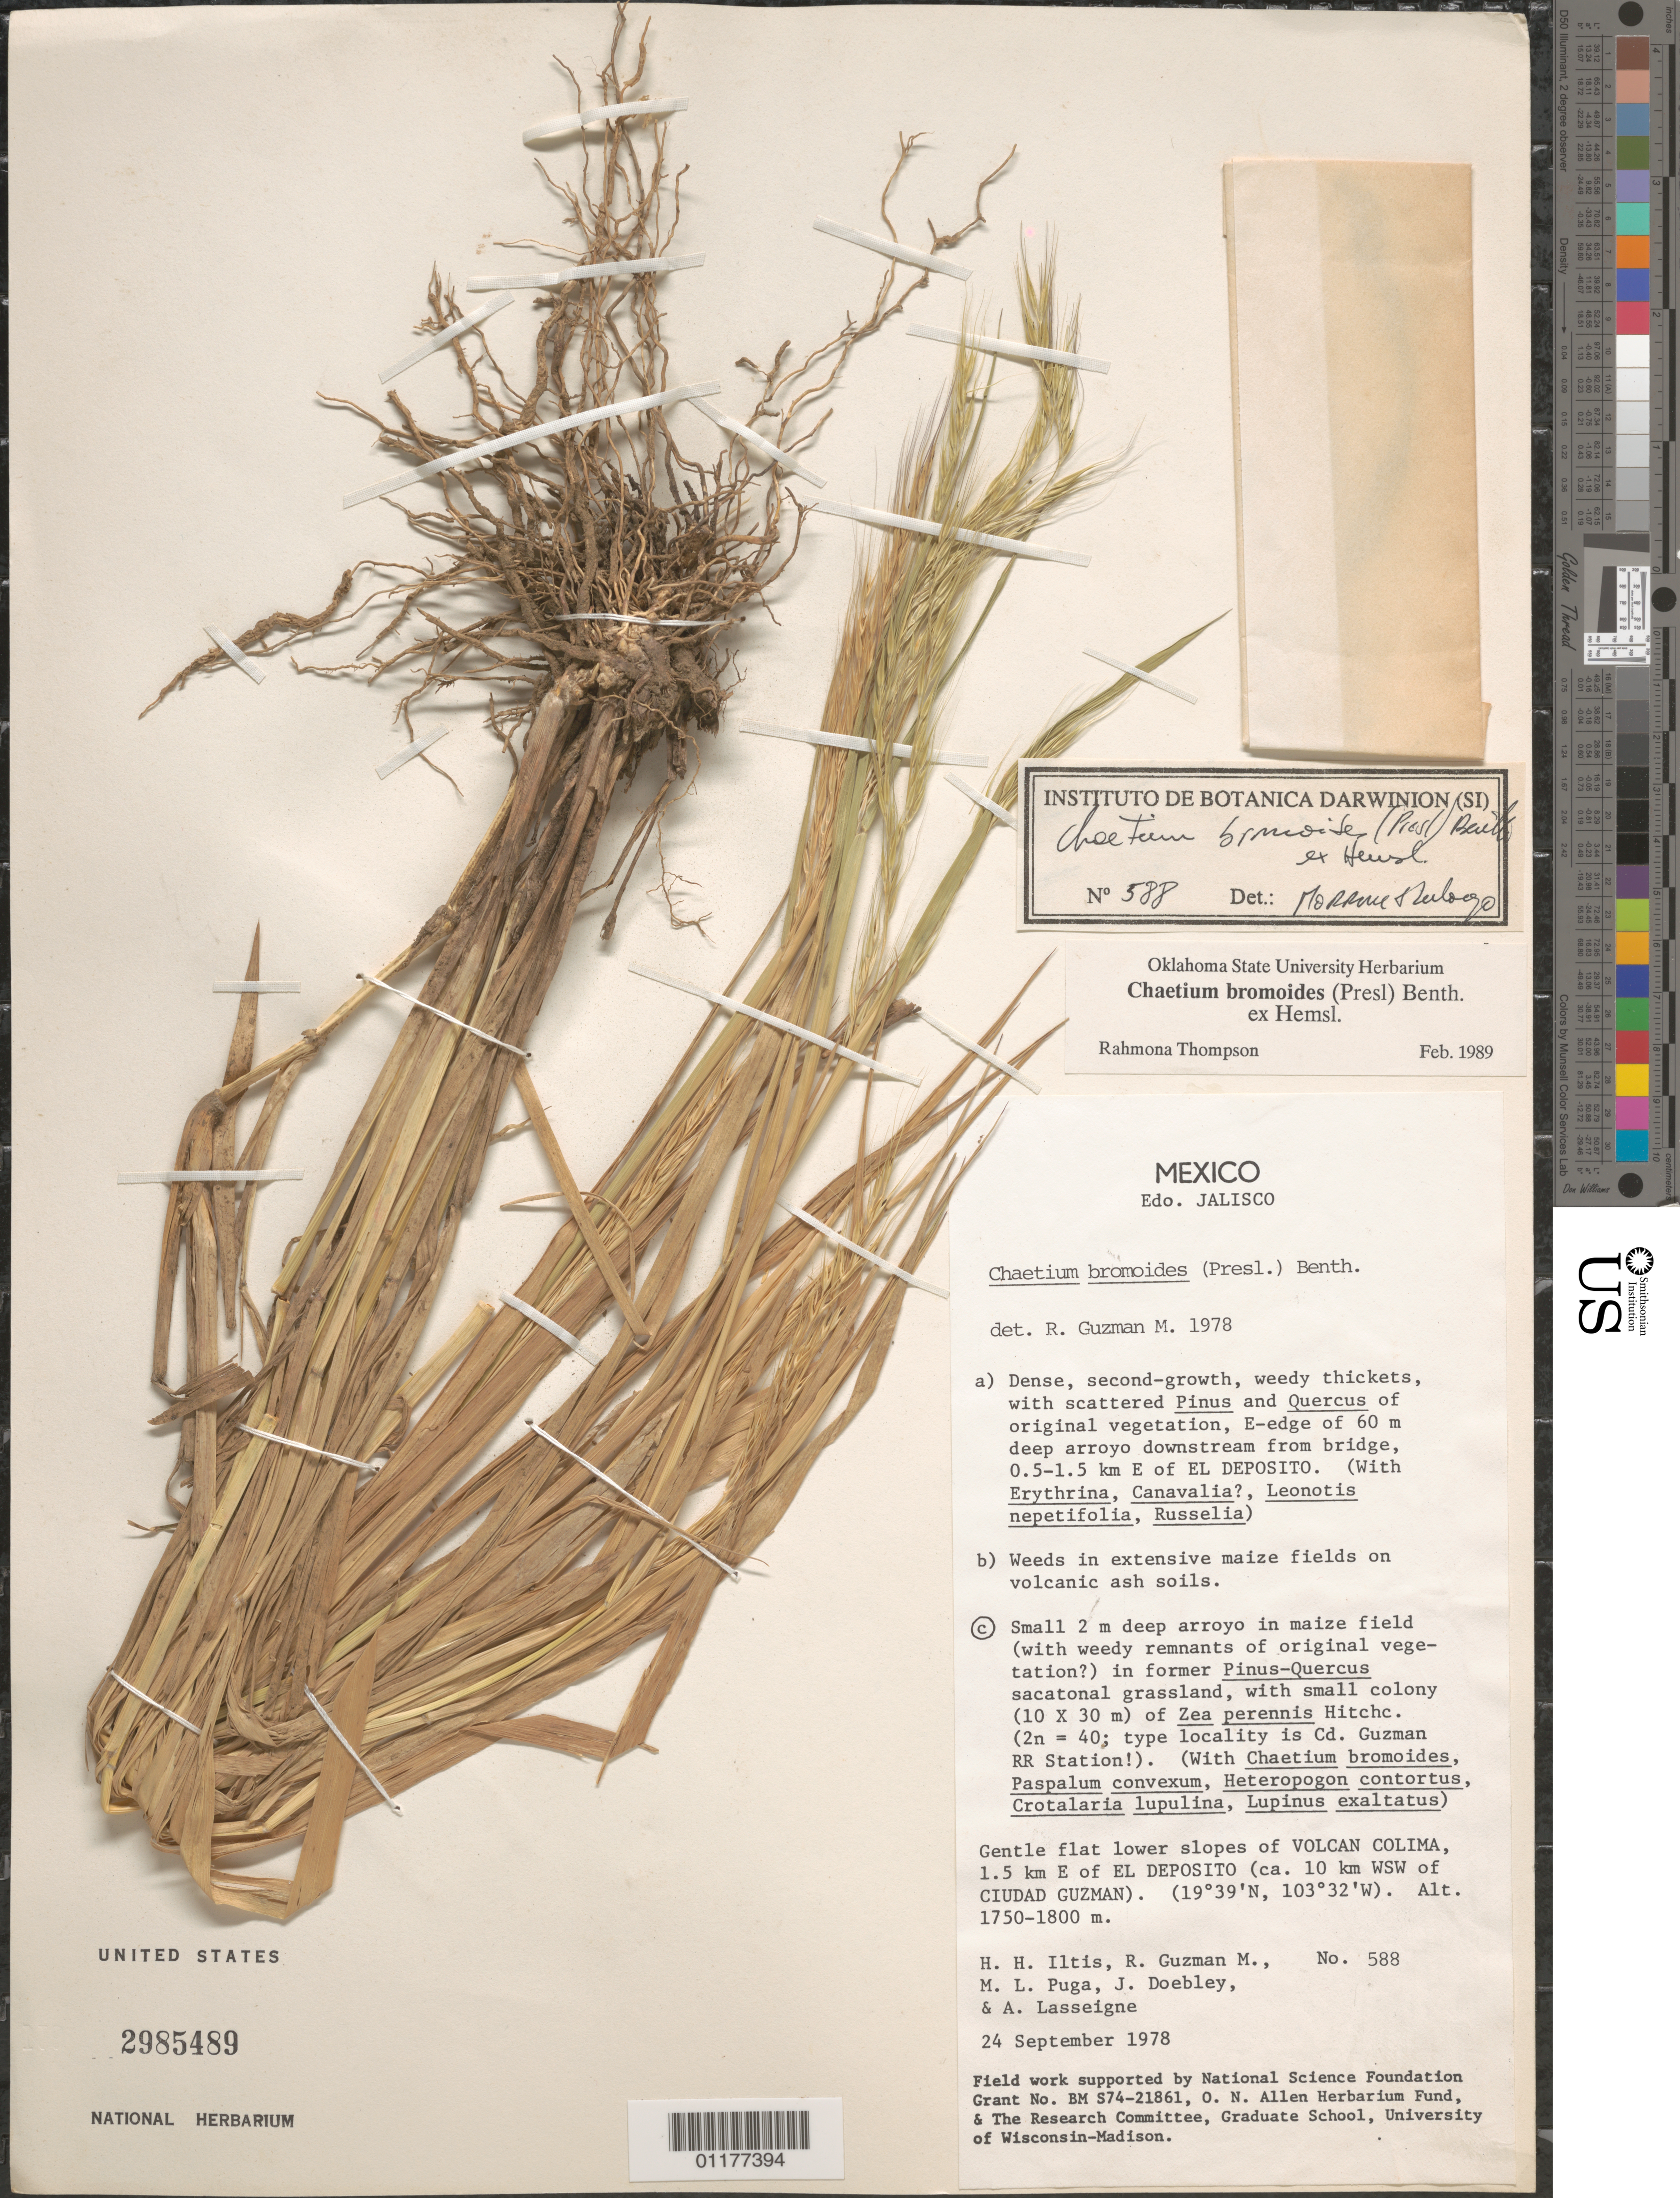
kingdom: Plantae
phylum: Tracheophyta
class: Liliopsida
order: Poales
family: Poaceae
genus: Chaetium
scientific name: Chaetium bromoides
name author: (J. Presl) Benth. ex Hemsl.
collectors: H. H. Iltis, M. R. Guzmán, M. Puga, J. F. Doebley & A. Lasseigne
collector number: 588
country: Mexico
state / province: Jalisco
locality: Volcan Colima, E of El Deposito, WSWE of Ciudad Guzman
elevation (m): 1750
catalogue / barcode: US 2985489